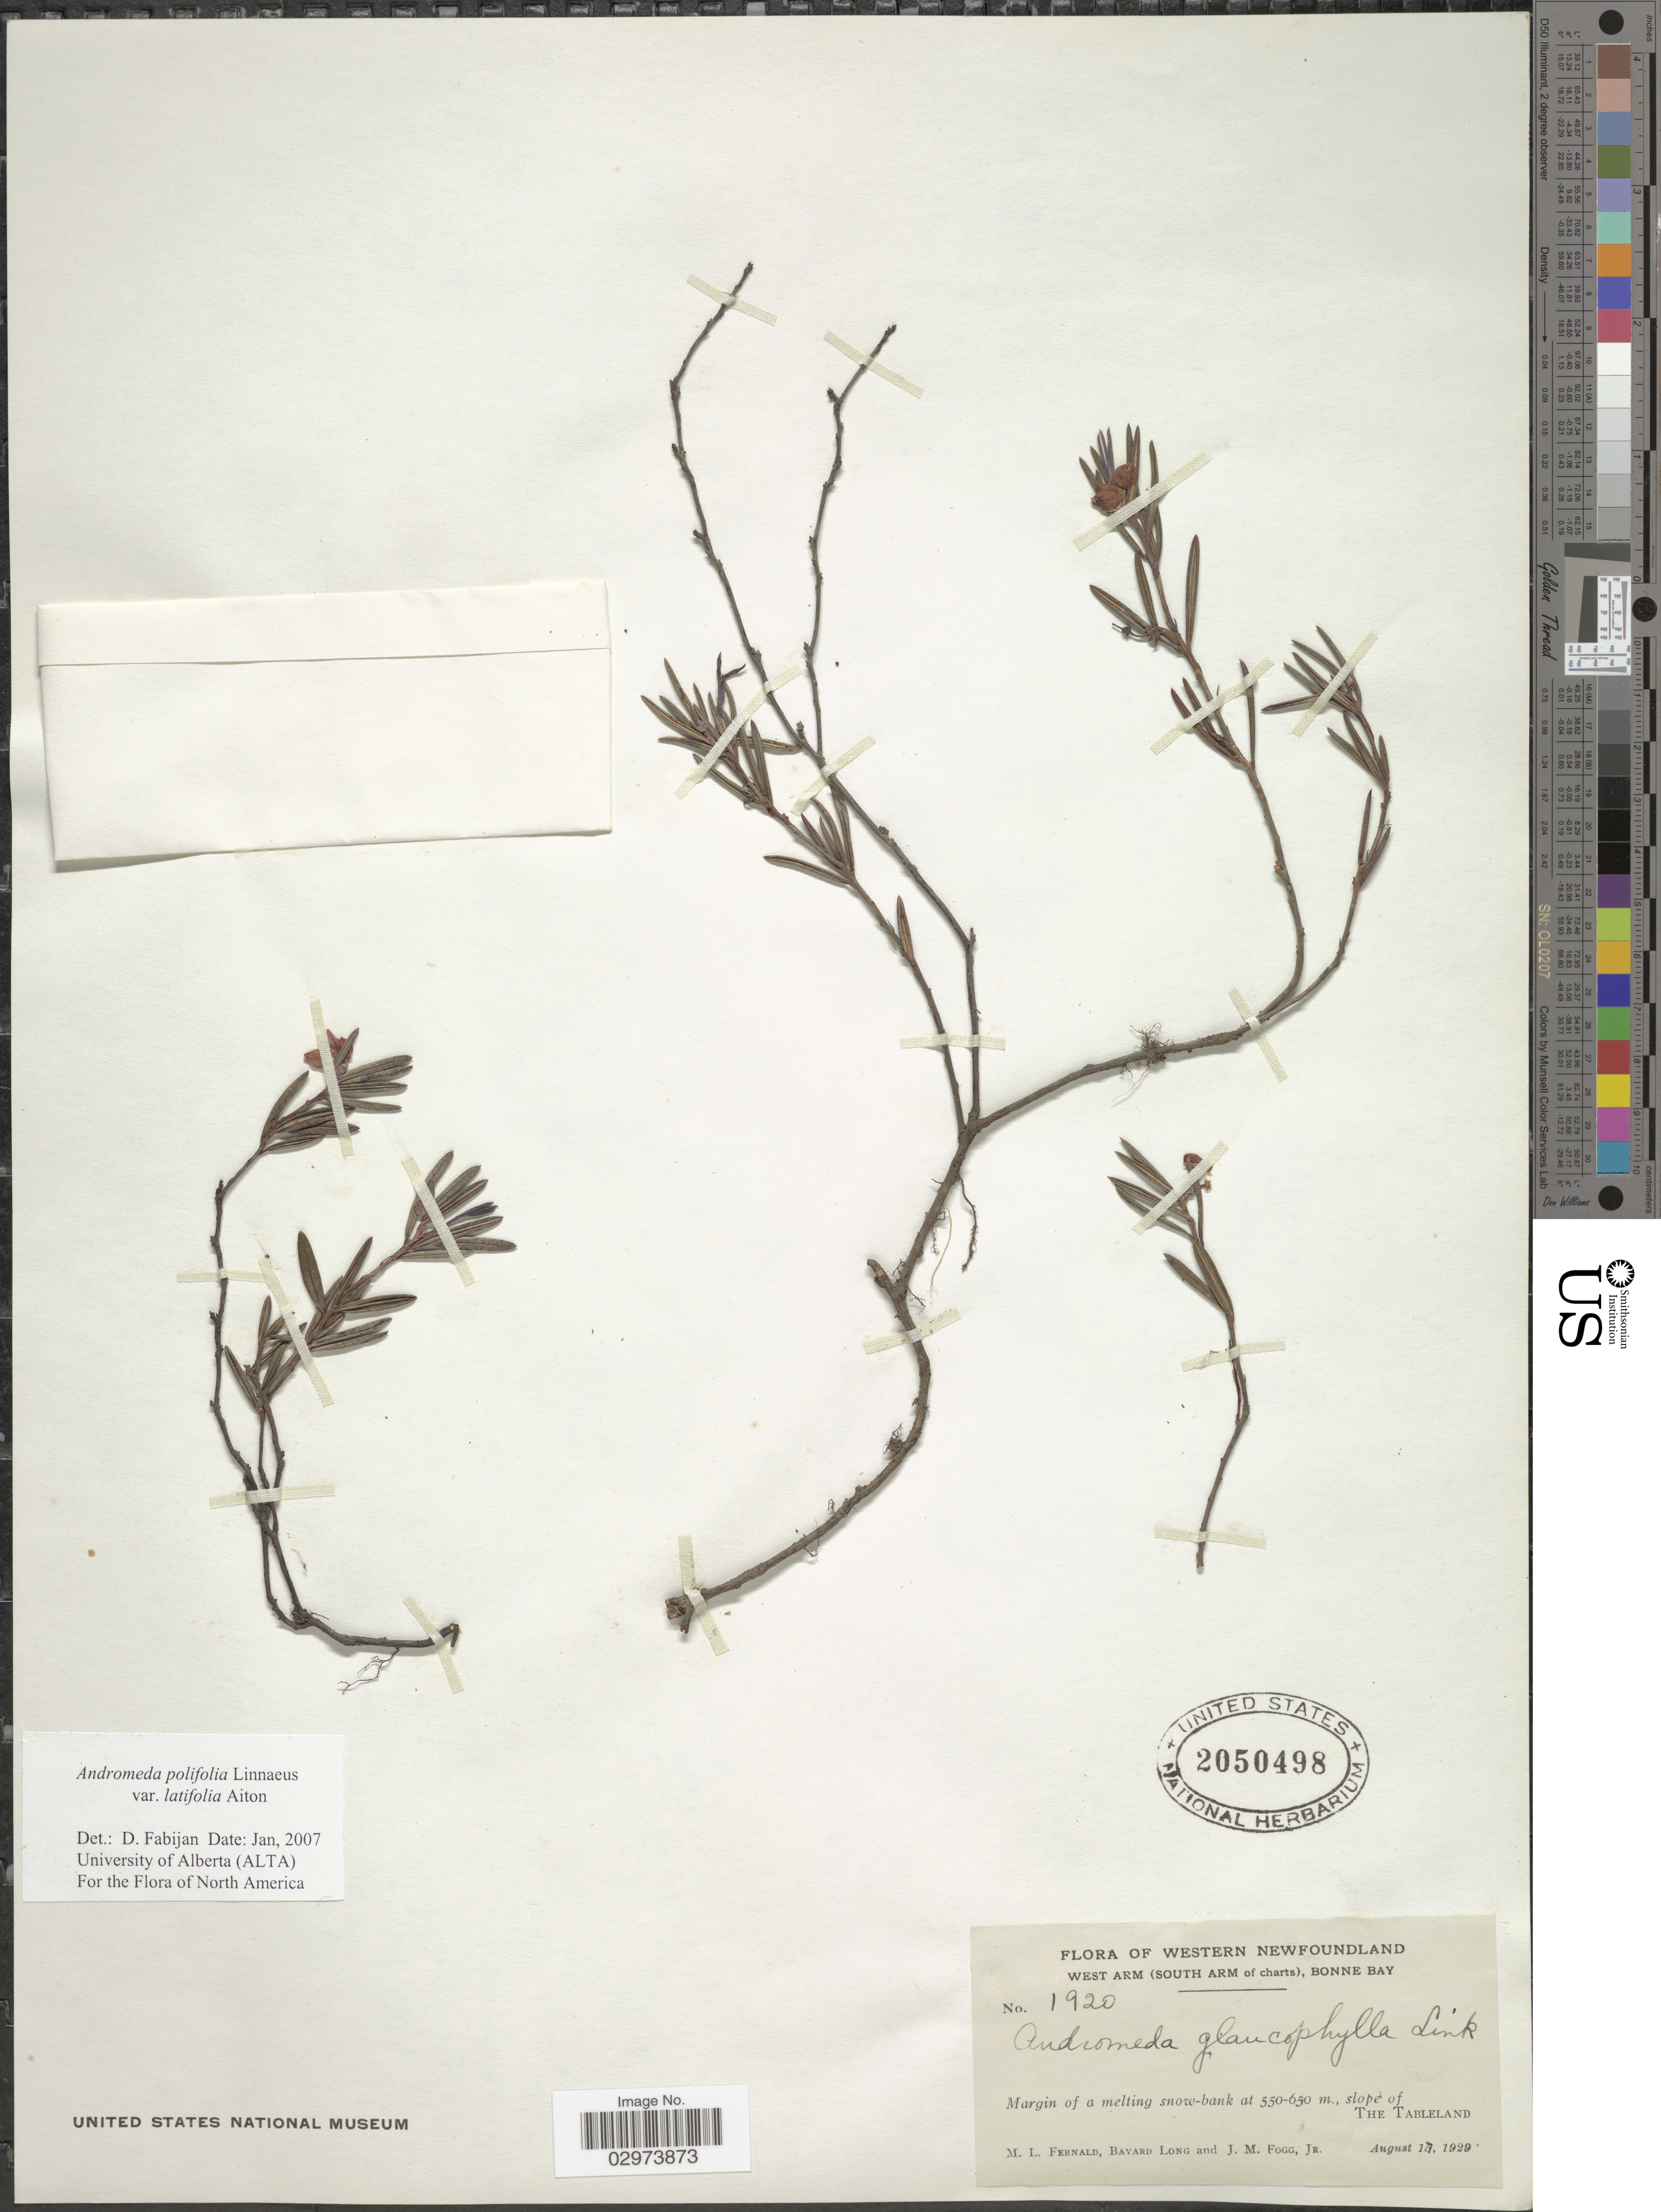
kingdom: Plantae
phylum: Tracheophyta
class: Magnoliopsida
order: Ericales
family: Ericaceae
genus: Andromeda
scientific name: Andromeda polifolia var. latifolia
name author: Aiton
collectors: M. L. Fernald, B. Long & J. Fogg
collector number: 1920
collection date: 1929-08-17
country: Canada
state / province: Newfoundland and Labrador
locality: Western Newfoundland. West Arm (South Arm of charts), Bonne Bay. Margin of a melting snow-bank, The Tableland.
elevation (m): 550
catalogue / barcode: US 2050498